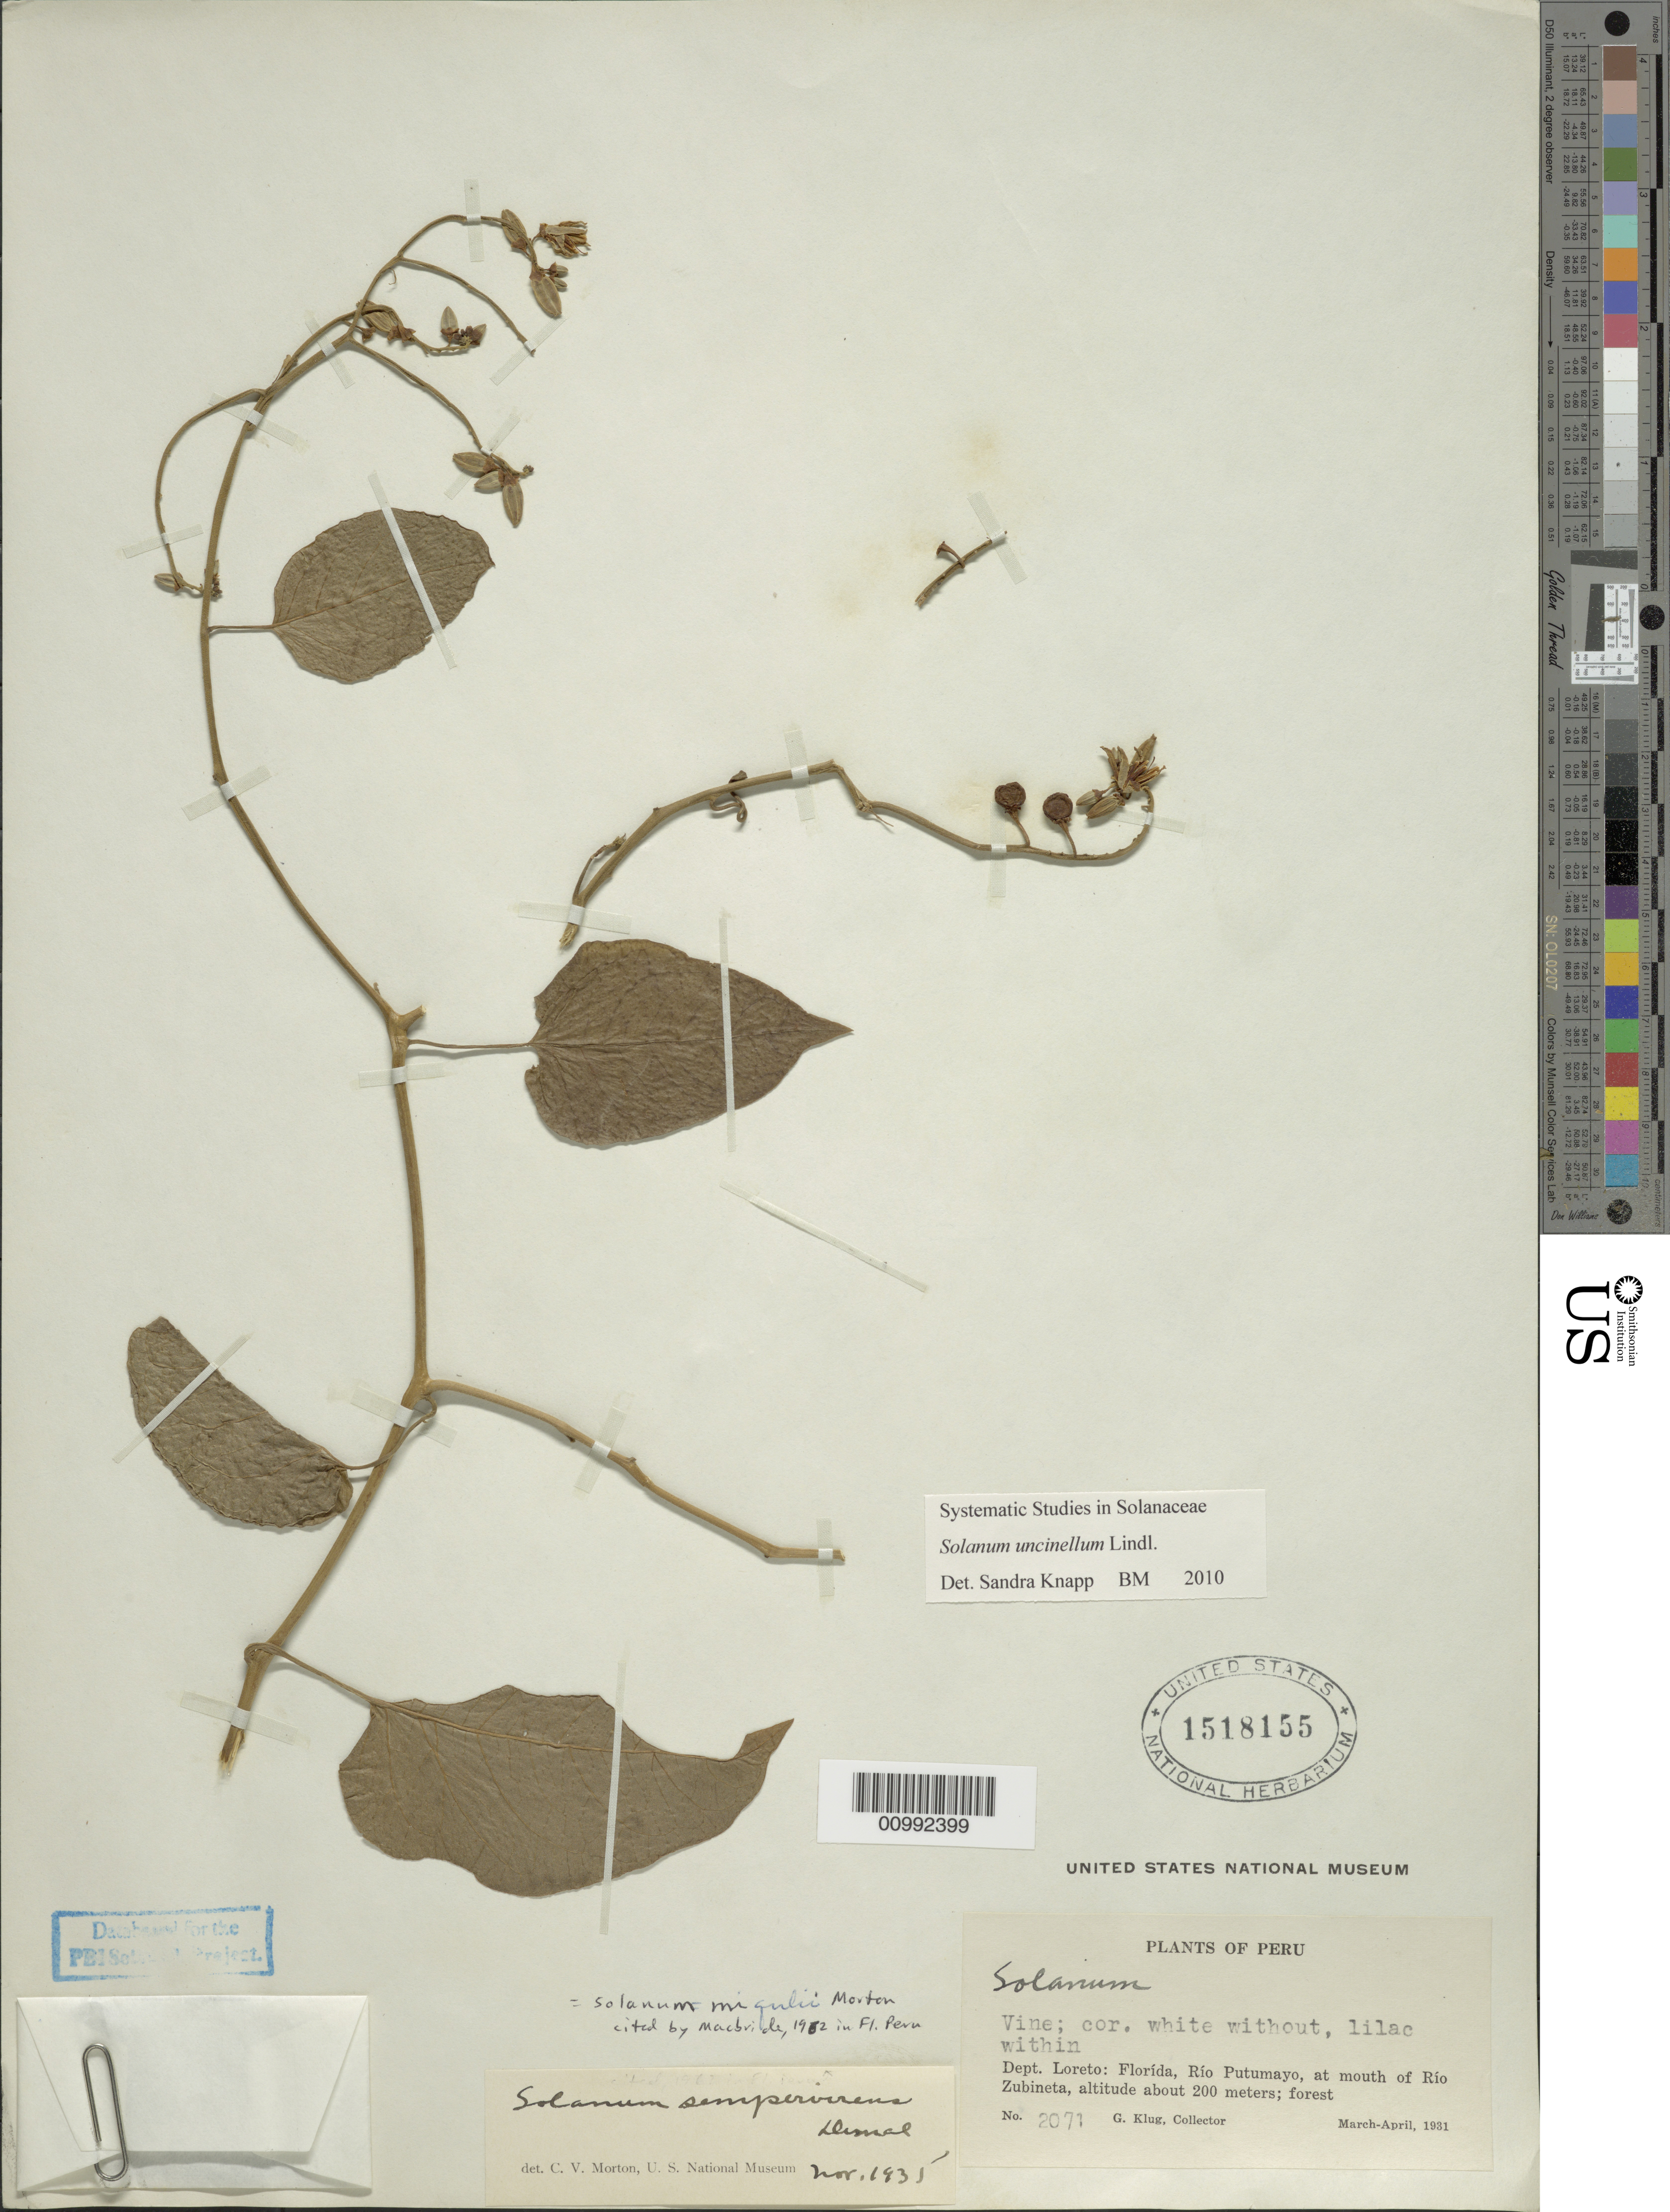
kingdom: Plantae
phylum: Tracheophyta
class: Magnoliopsida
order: Solanales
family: Solanaceae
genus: Solanum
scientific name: Solanum uncinellum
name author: Lindl.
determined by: Knapp, S. D.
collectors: G. Klug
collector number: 2071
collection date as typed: Mar 1931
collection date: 1931-03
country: Peru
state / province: Loreto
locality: Florída, Río Putumayo, at mouth of Río Zubineta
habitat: forest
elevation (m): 200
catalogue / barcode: US 1518155